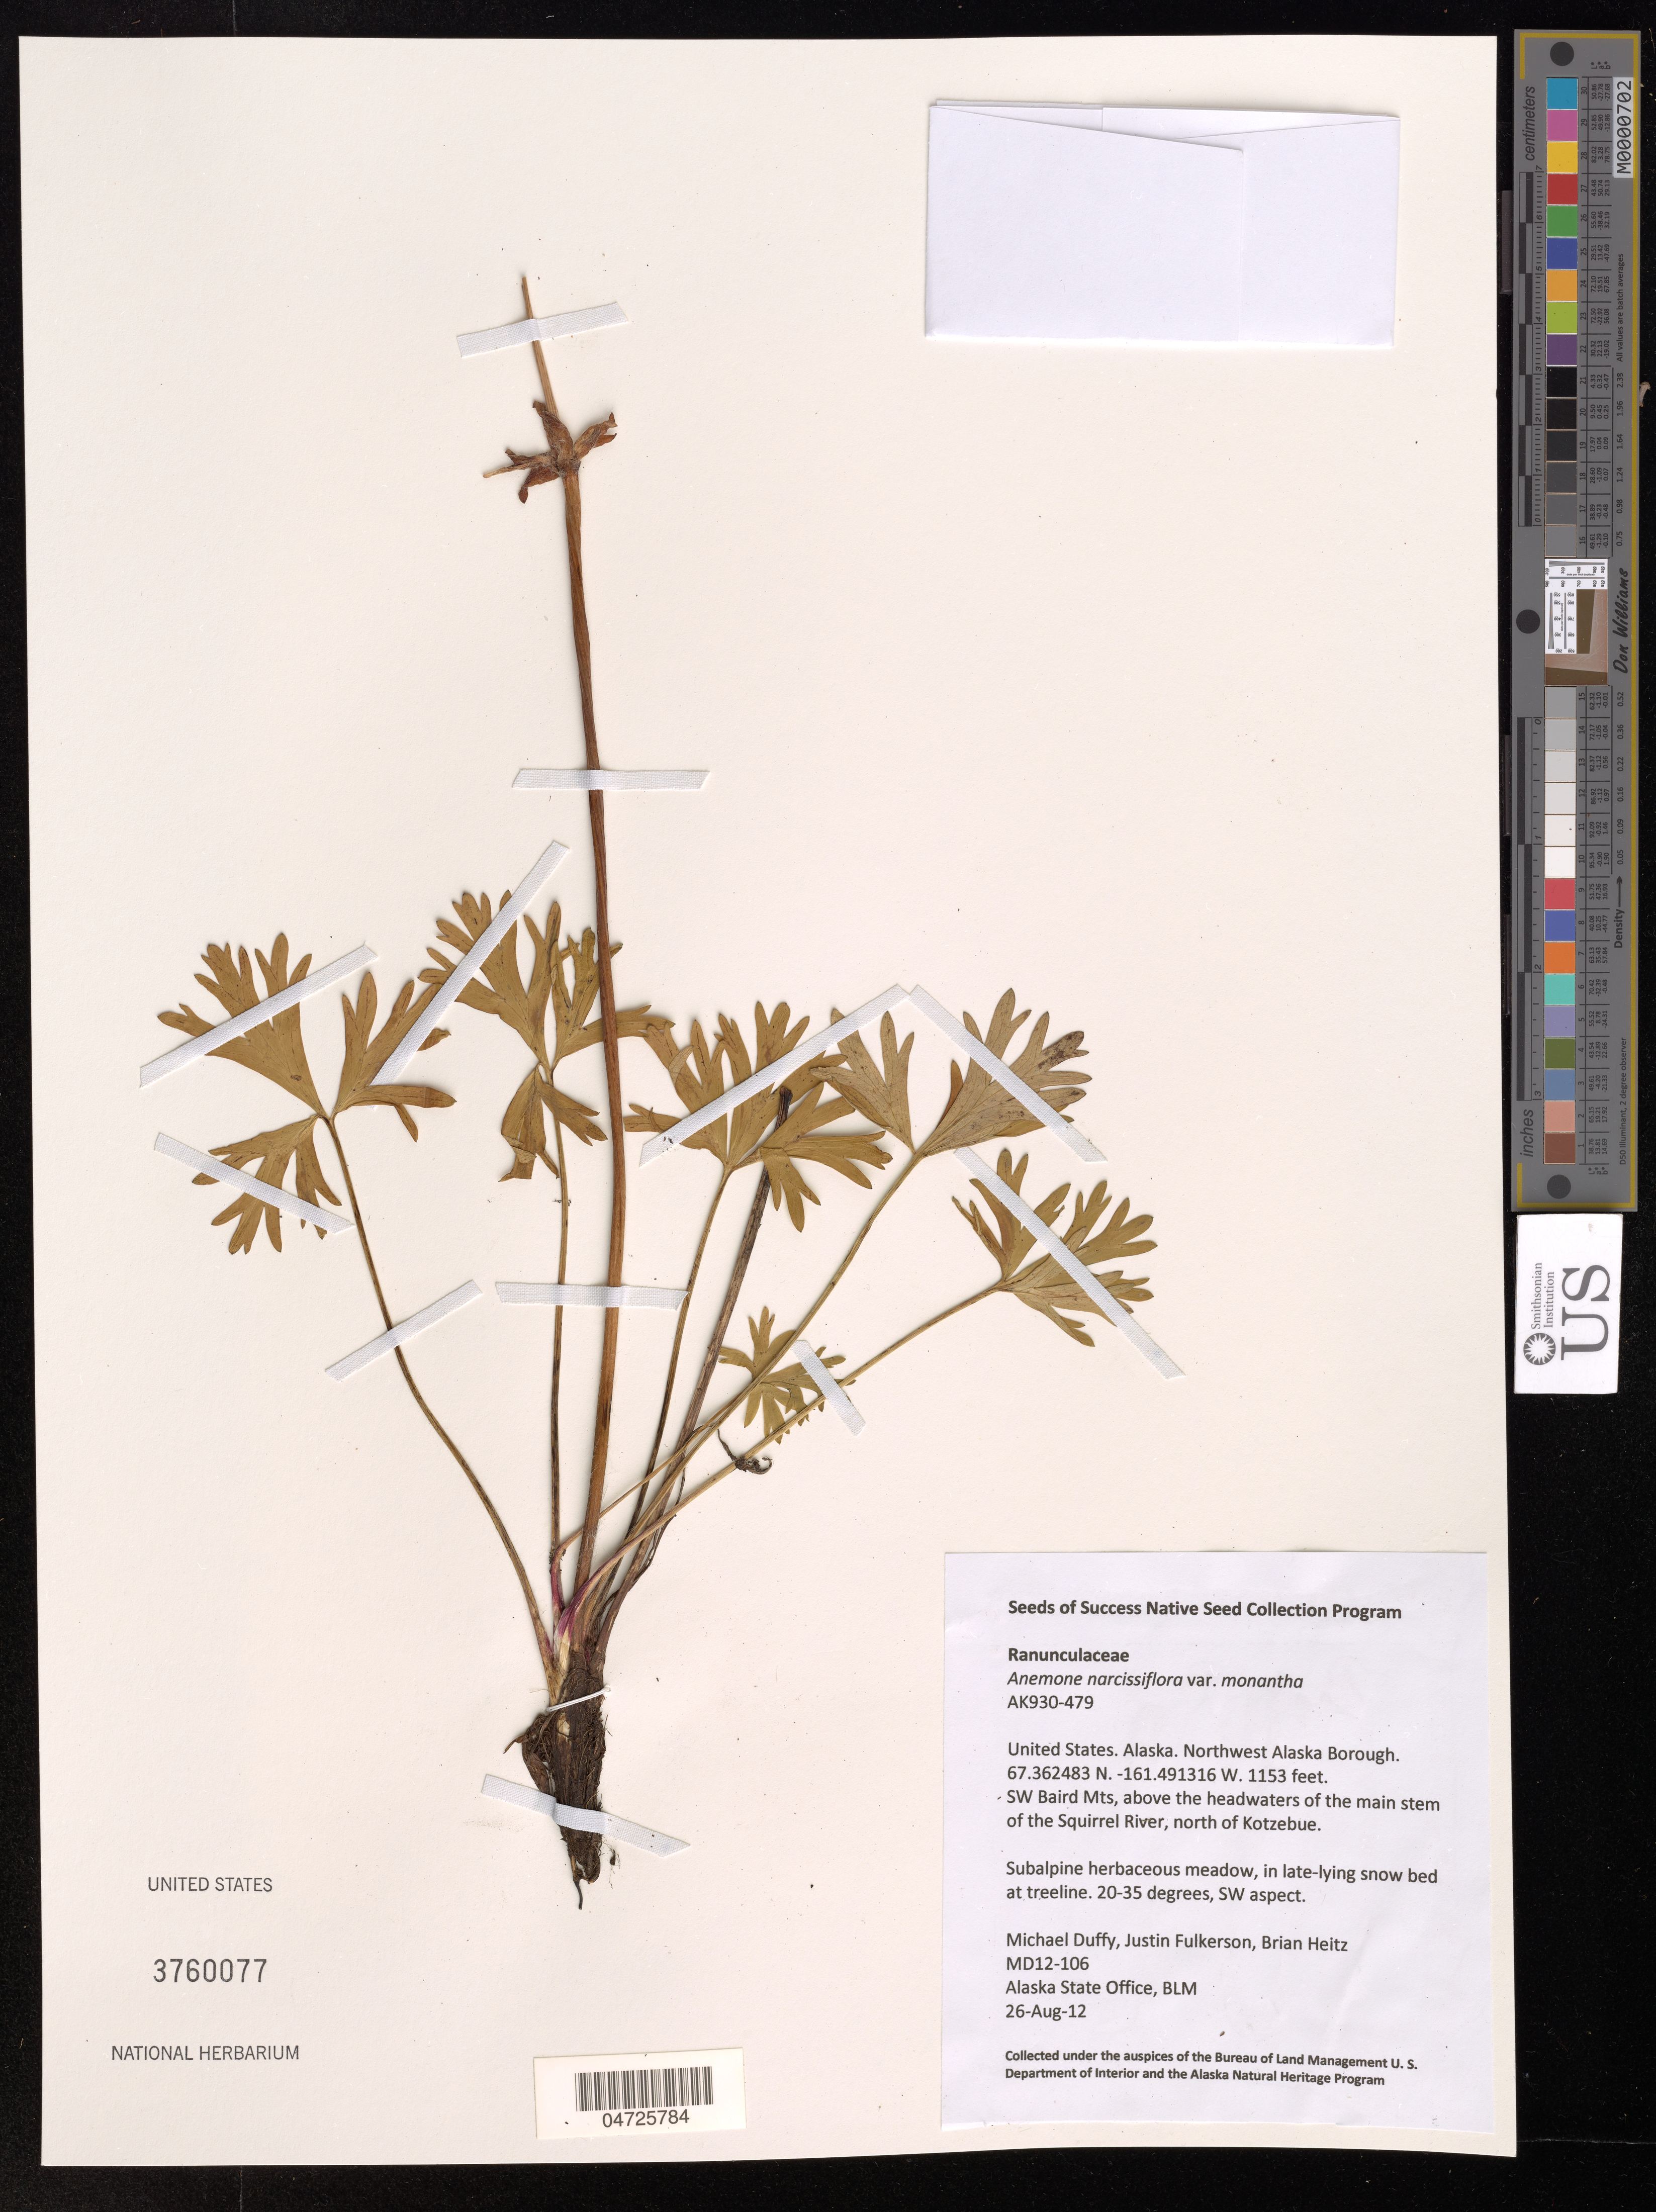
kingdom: Plantae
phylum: Tracheophyta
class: Magnoliopsida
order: Ranunculales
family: Ranunculaceae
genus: Anemone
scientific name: Anemone narcissiflora var. monantha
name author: DC.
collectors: M. Duffy, J. Fulkerson & B. Heitz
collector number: MD12-106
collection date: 2012-08-26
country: United States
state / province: Alaska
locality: Northwest Alaska Borough. SW Baird Mts, above the headwaters of the main stem of the Squirrel River, north of Kotzebue. 20-35 degrees, SW aspect.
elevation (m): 351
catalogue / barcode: US 3760077